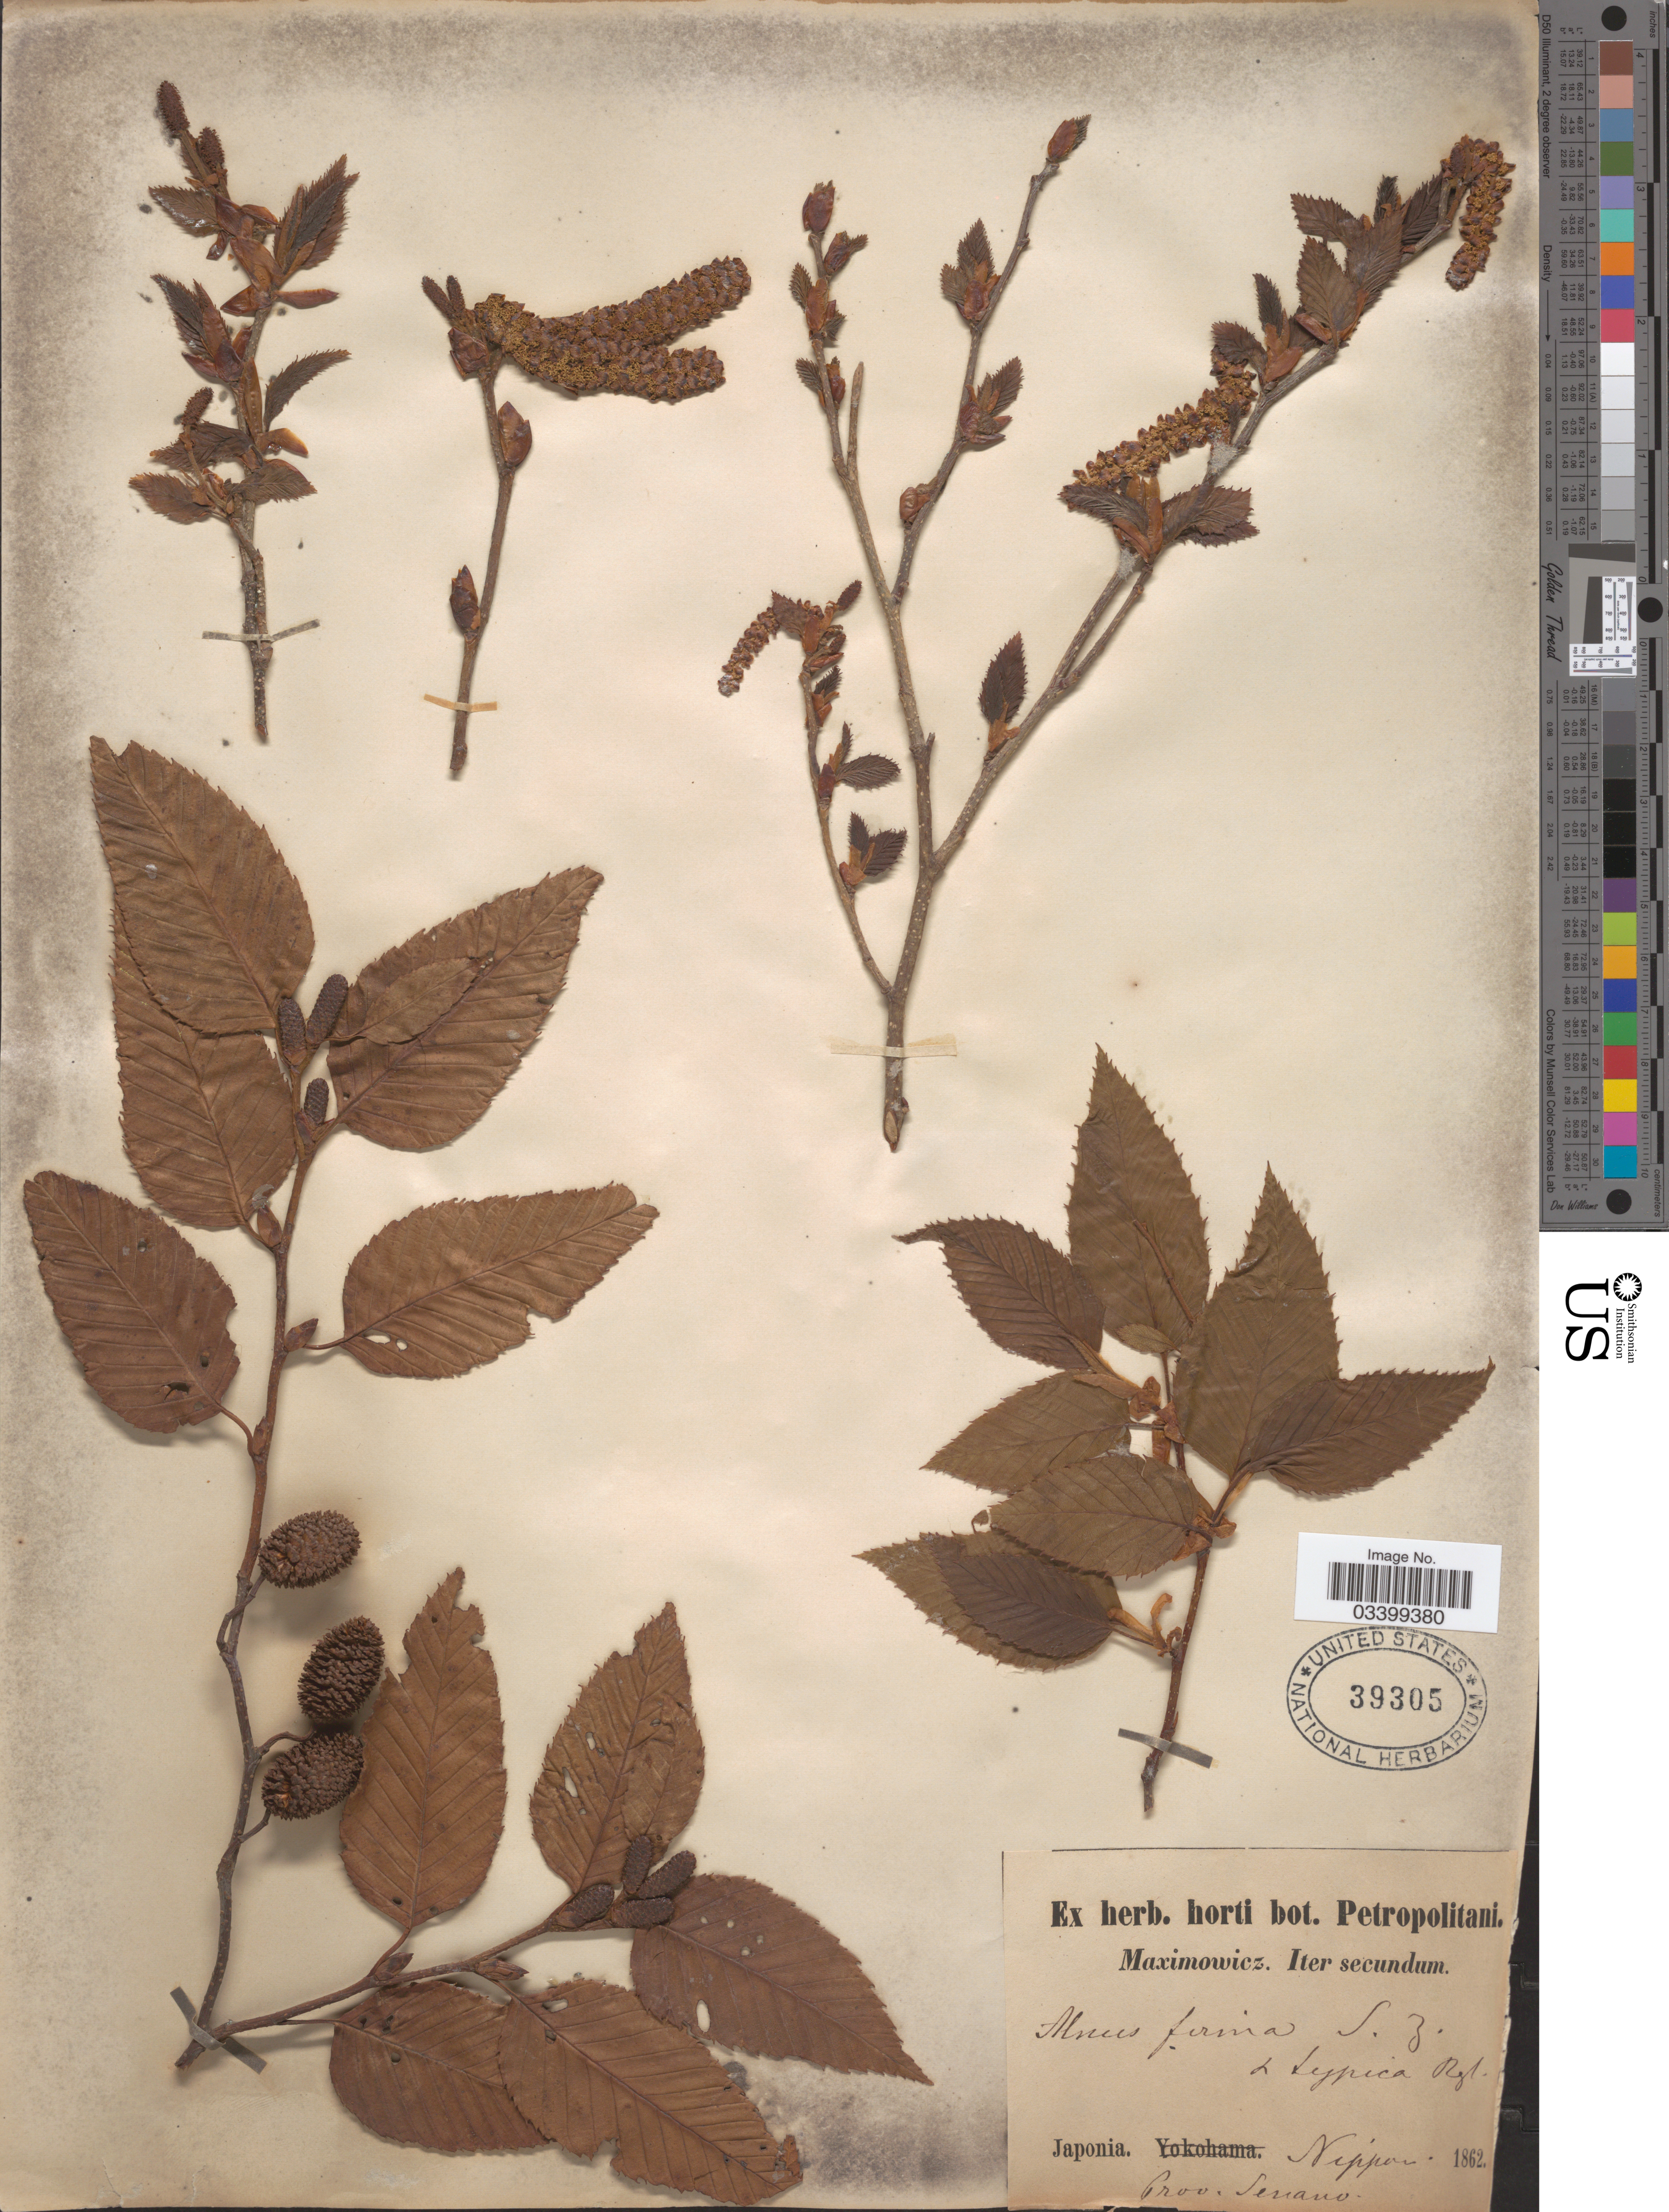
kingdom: Plantae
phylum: Tracheophyta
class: Magnoliopsida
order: Fagales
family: Betulaceae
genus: Alnus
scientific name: Alnus firma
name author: Siebold & Zucc.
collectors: -. Maximowicz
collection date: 1862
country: Japan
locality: Nippon. Prov. Senano.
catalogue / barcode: US 39305